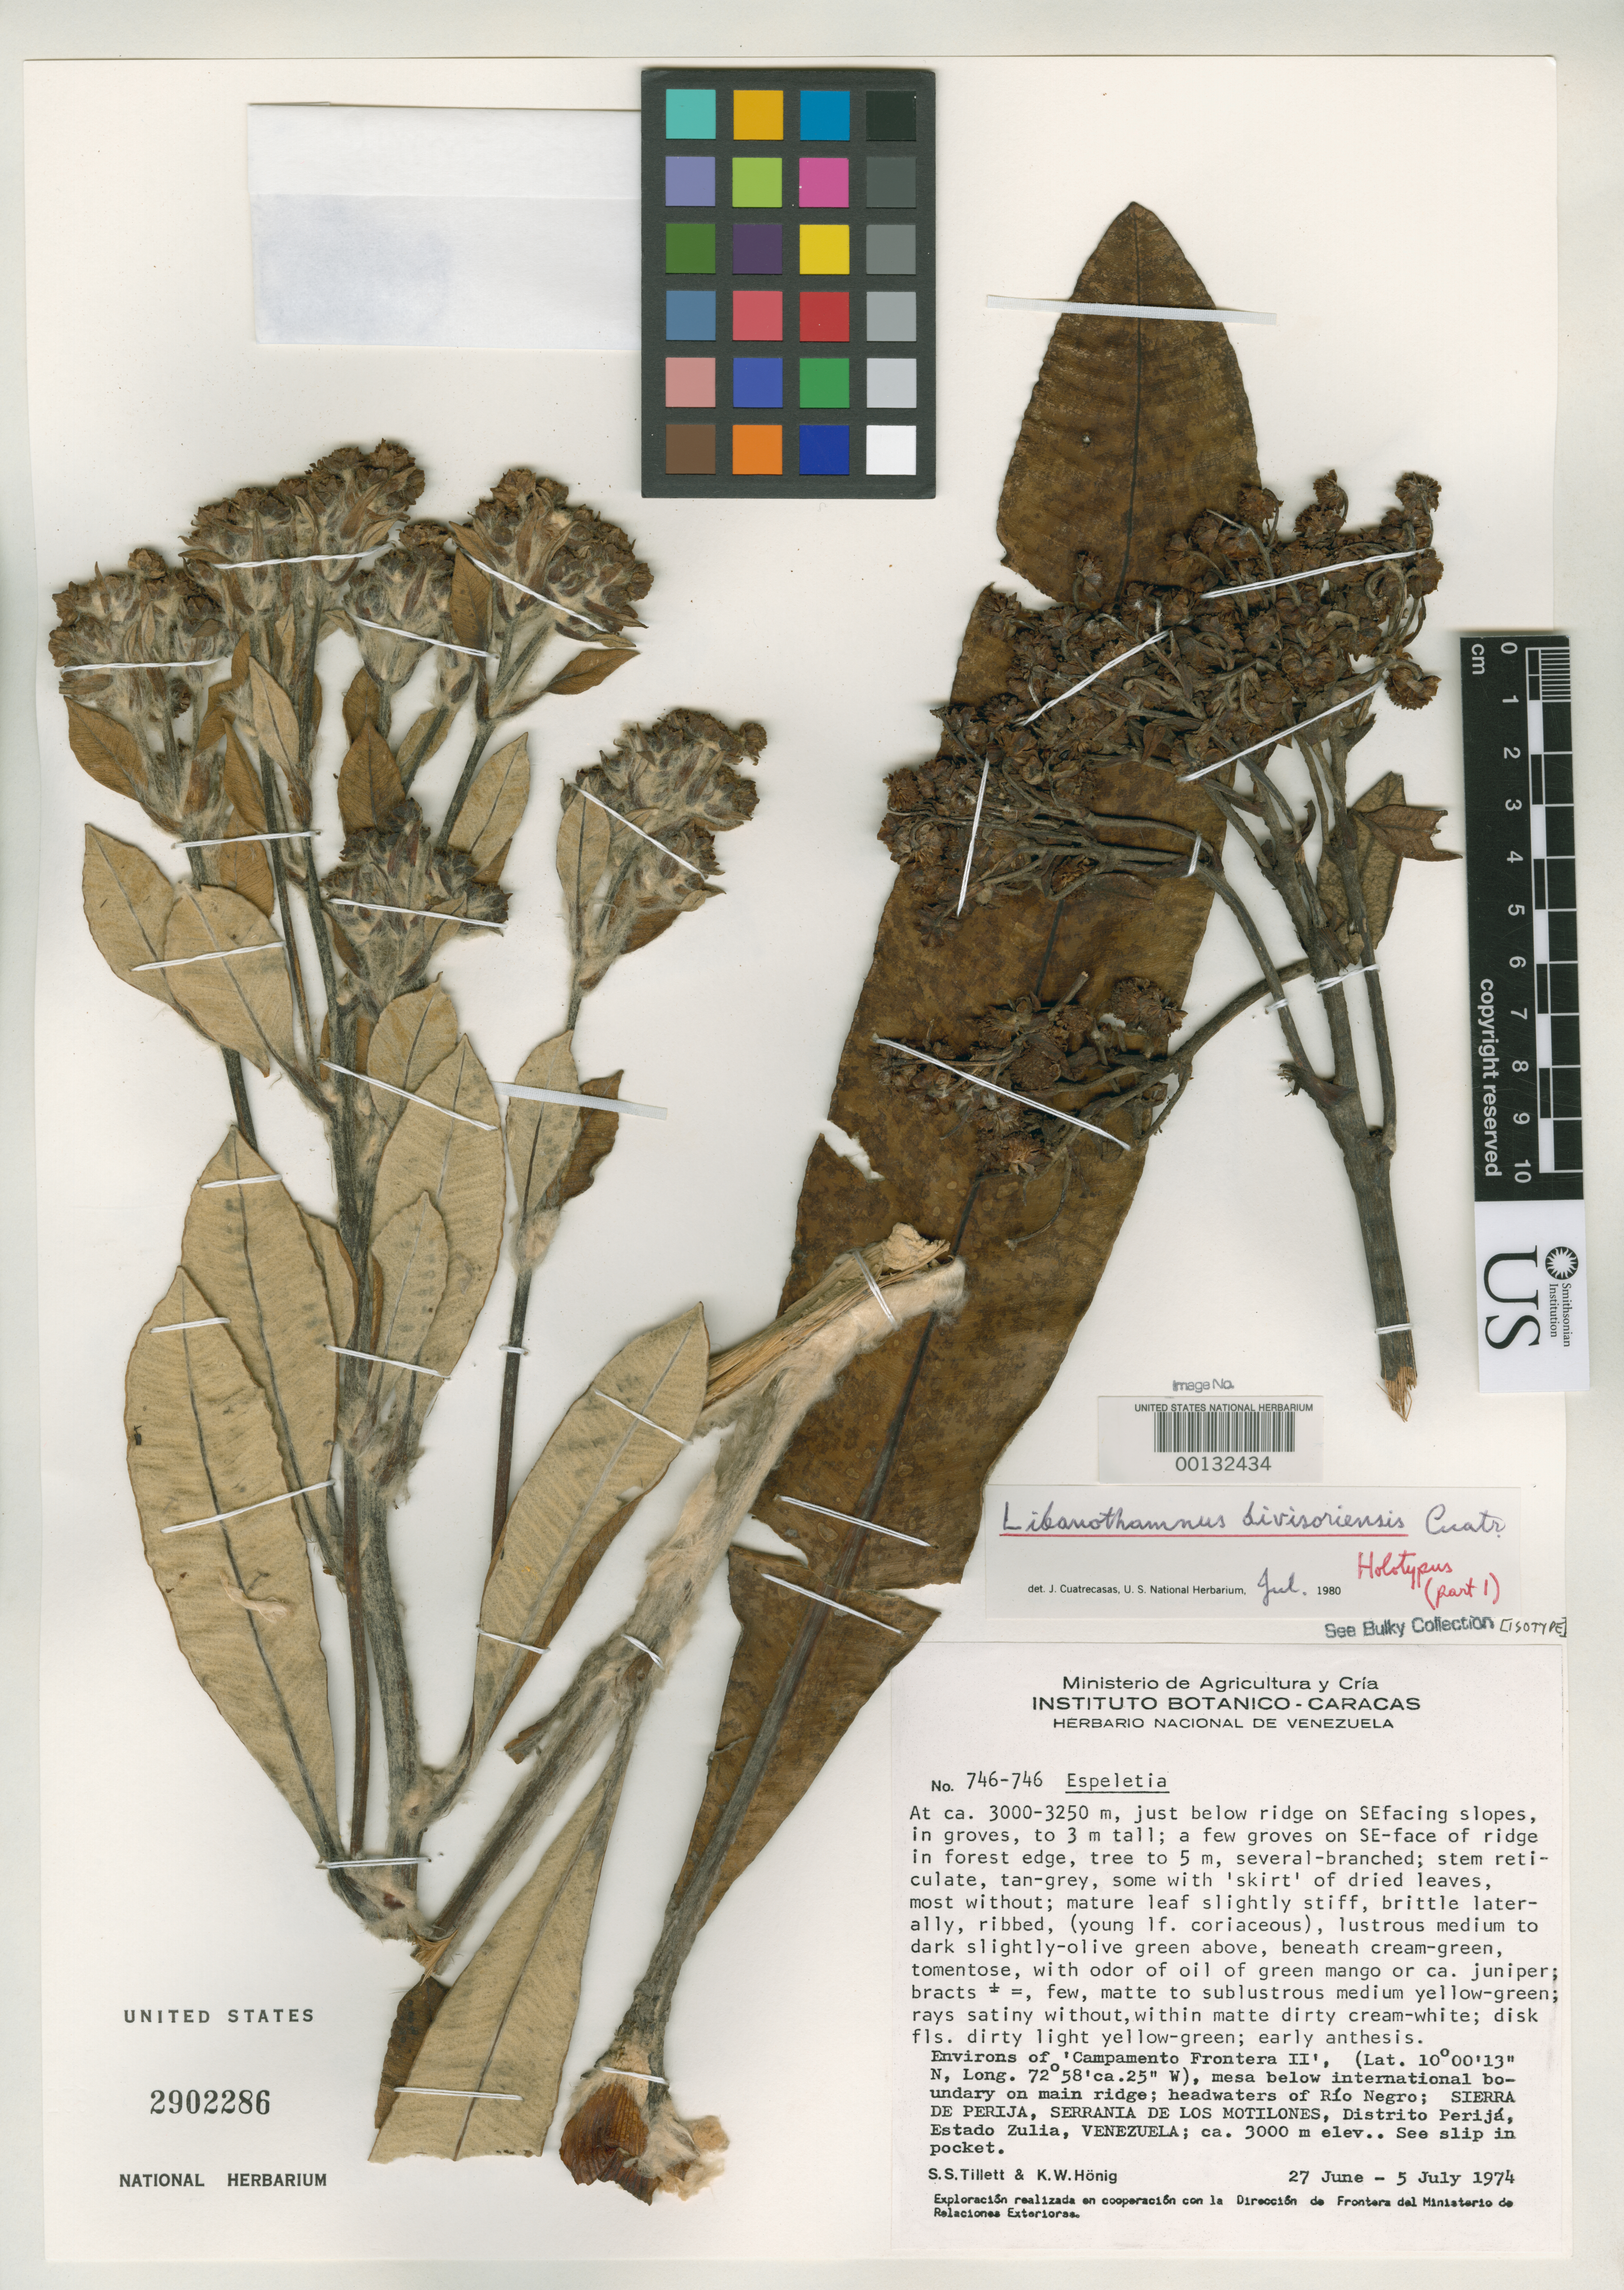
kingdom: Plantae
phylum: Tracheophyta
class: Magnoliopsida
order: Asterales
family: Asteraceae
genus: Libanothamnus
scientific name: Libanothamnus divisoriensis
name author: Cuatrec.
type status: Holotype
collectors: S. S. Tillett & K. Hoenig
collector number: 746-746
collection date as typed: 27 Jun 1974 to 05 Jul 1974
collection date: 1974-06-27/1974-07-05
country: Venezuela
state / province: Zulia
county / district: Machiques de Perijá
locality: Sierra de Perija, Serrania de Los Motilones, mesa below international boundary on main ridge.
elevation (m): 3000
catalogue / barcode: US 2902286